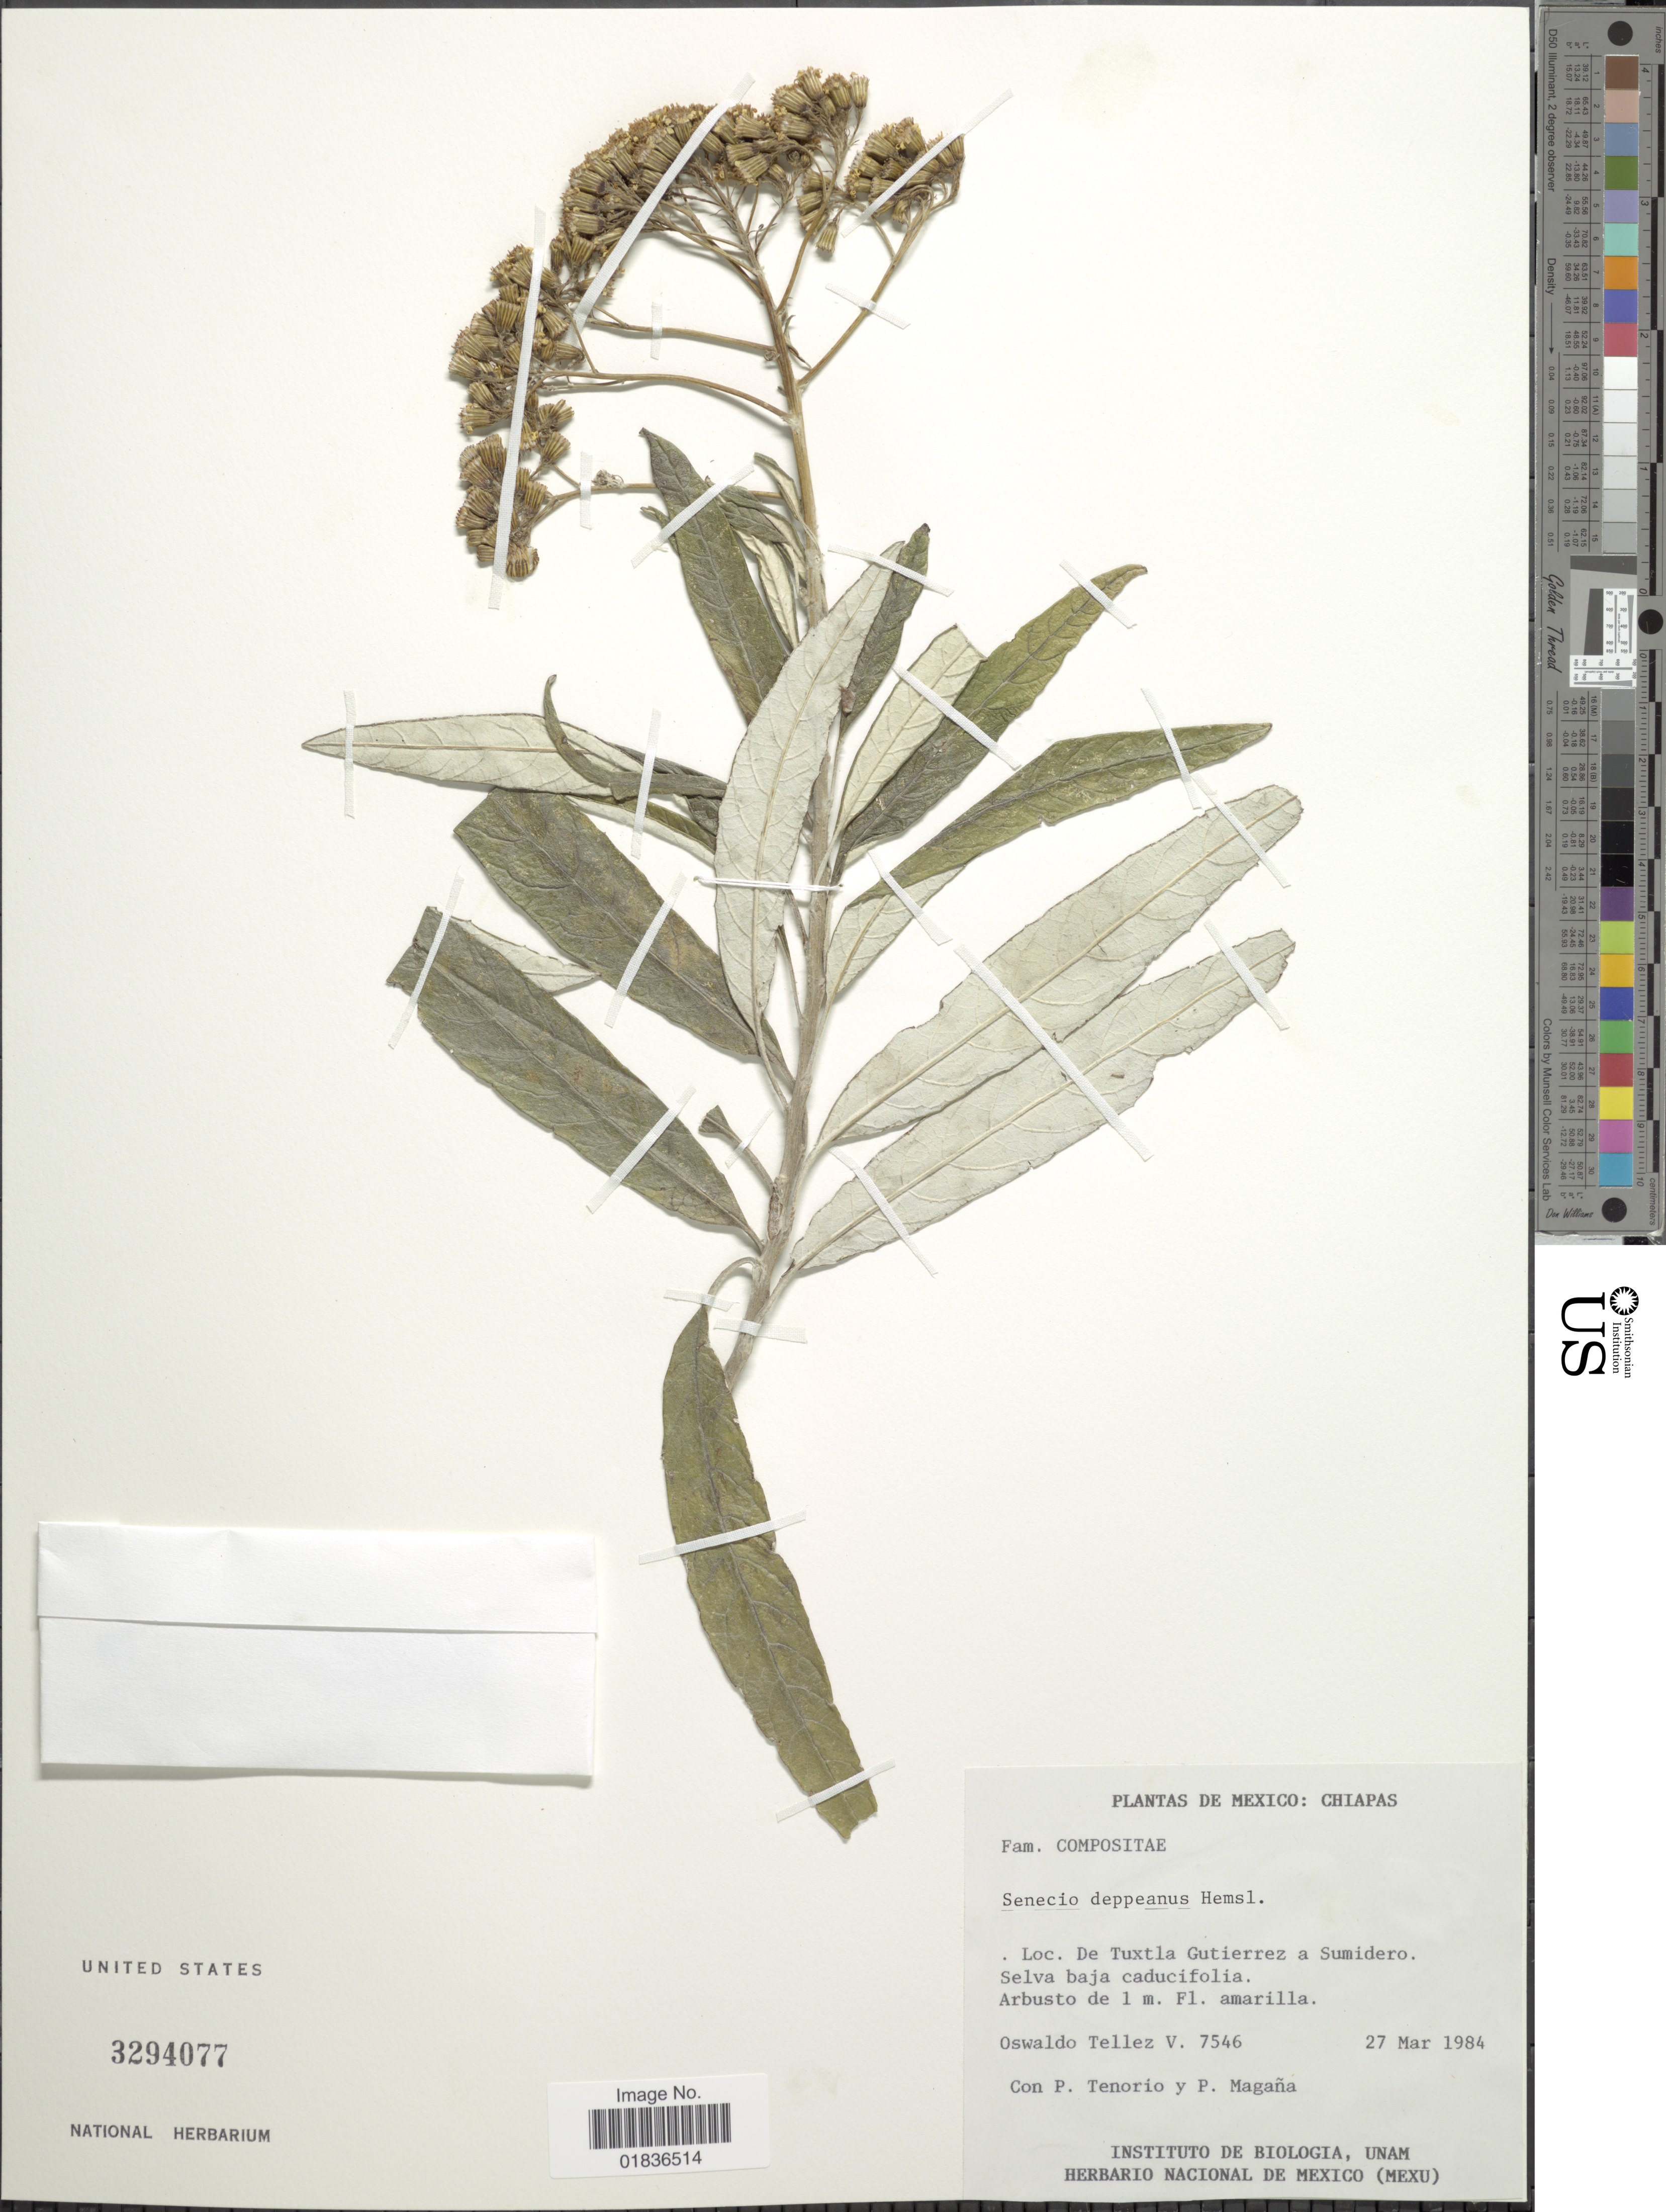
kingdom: Plantae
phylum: Tracheophyta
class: Magnoliopsida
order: Asterales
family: Asteraceae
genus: Senecio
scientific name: Senecio deppeanus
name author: Hemsl.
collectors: O. Téllez V., Tenorio, P. & P. Magaña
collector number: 7546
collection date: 1984-03-27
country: Mexico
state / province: Chiapas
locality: De Tuxtla Gutierrez a Sumidero, selva baja caducifolia.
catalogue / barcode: US 3294077